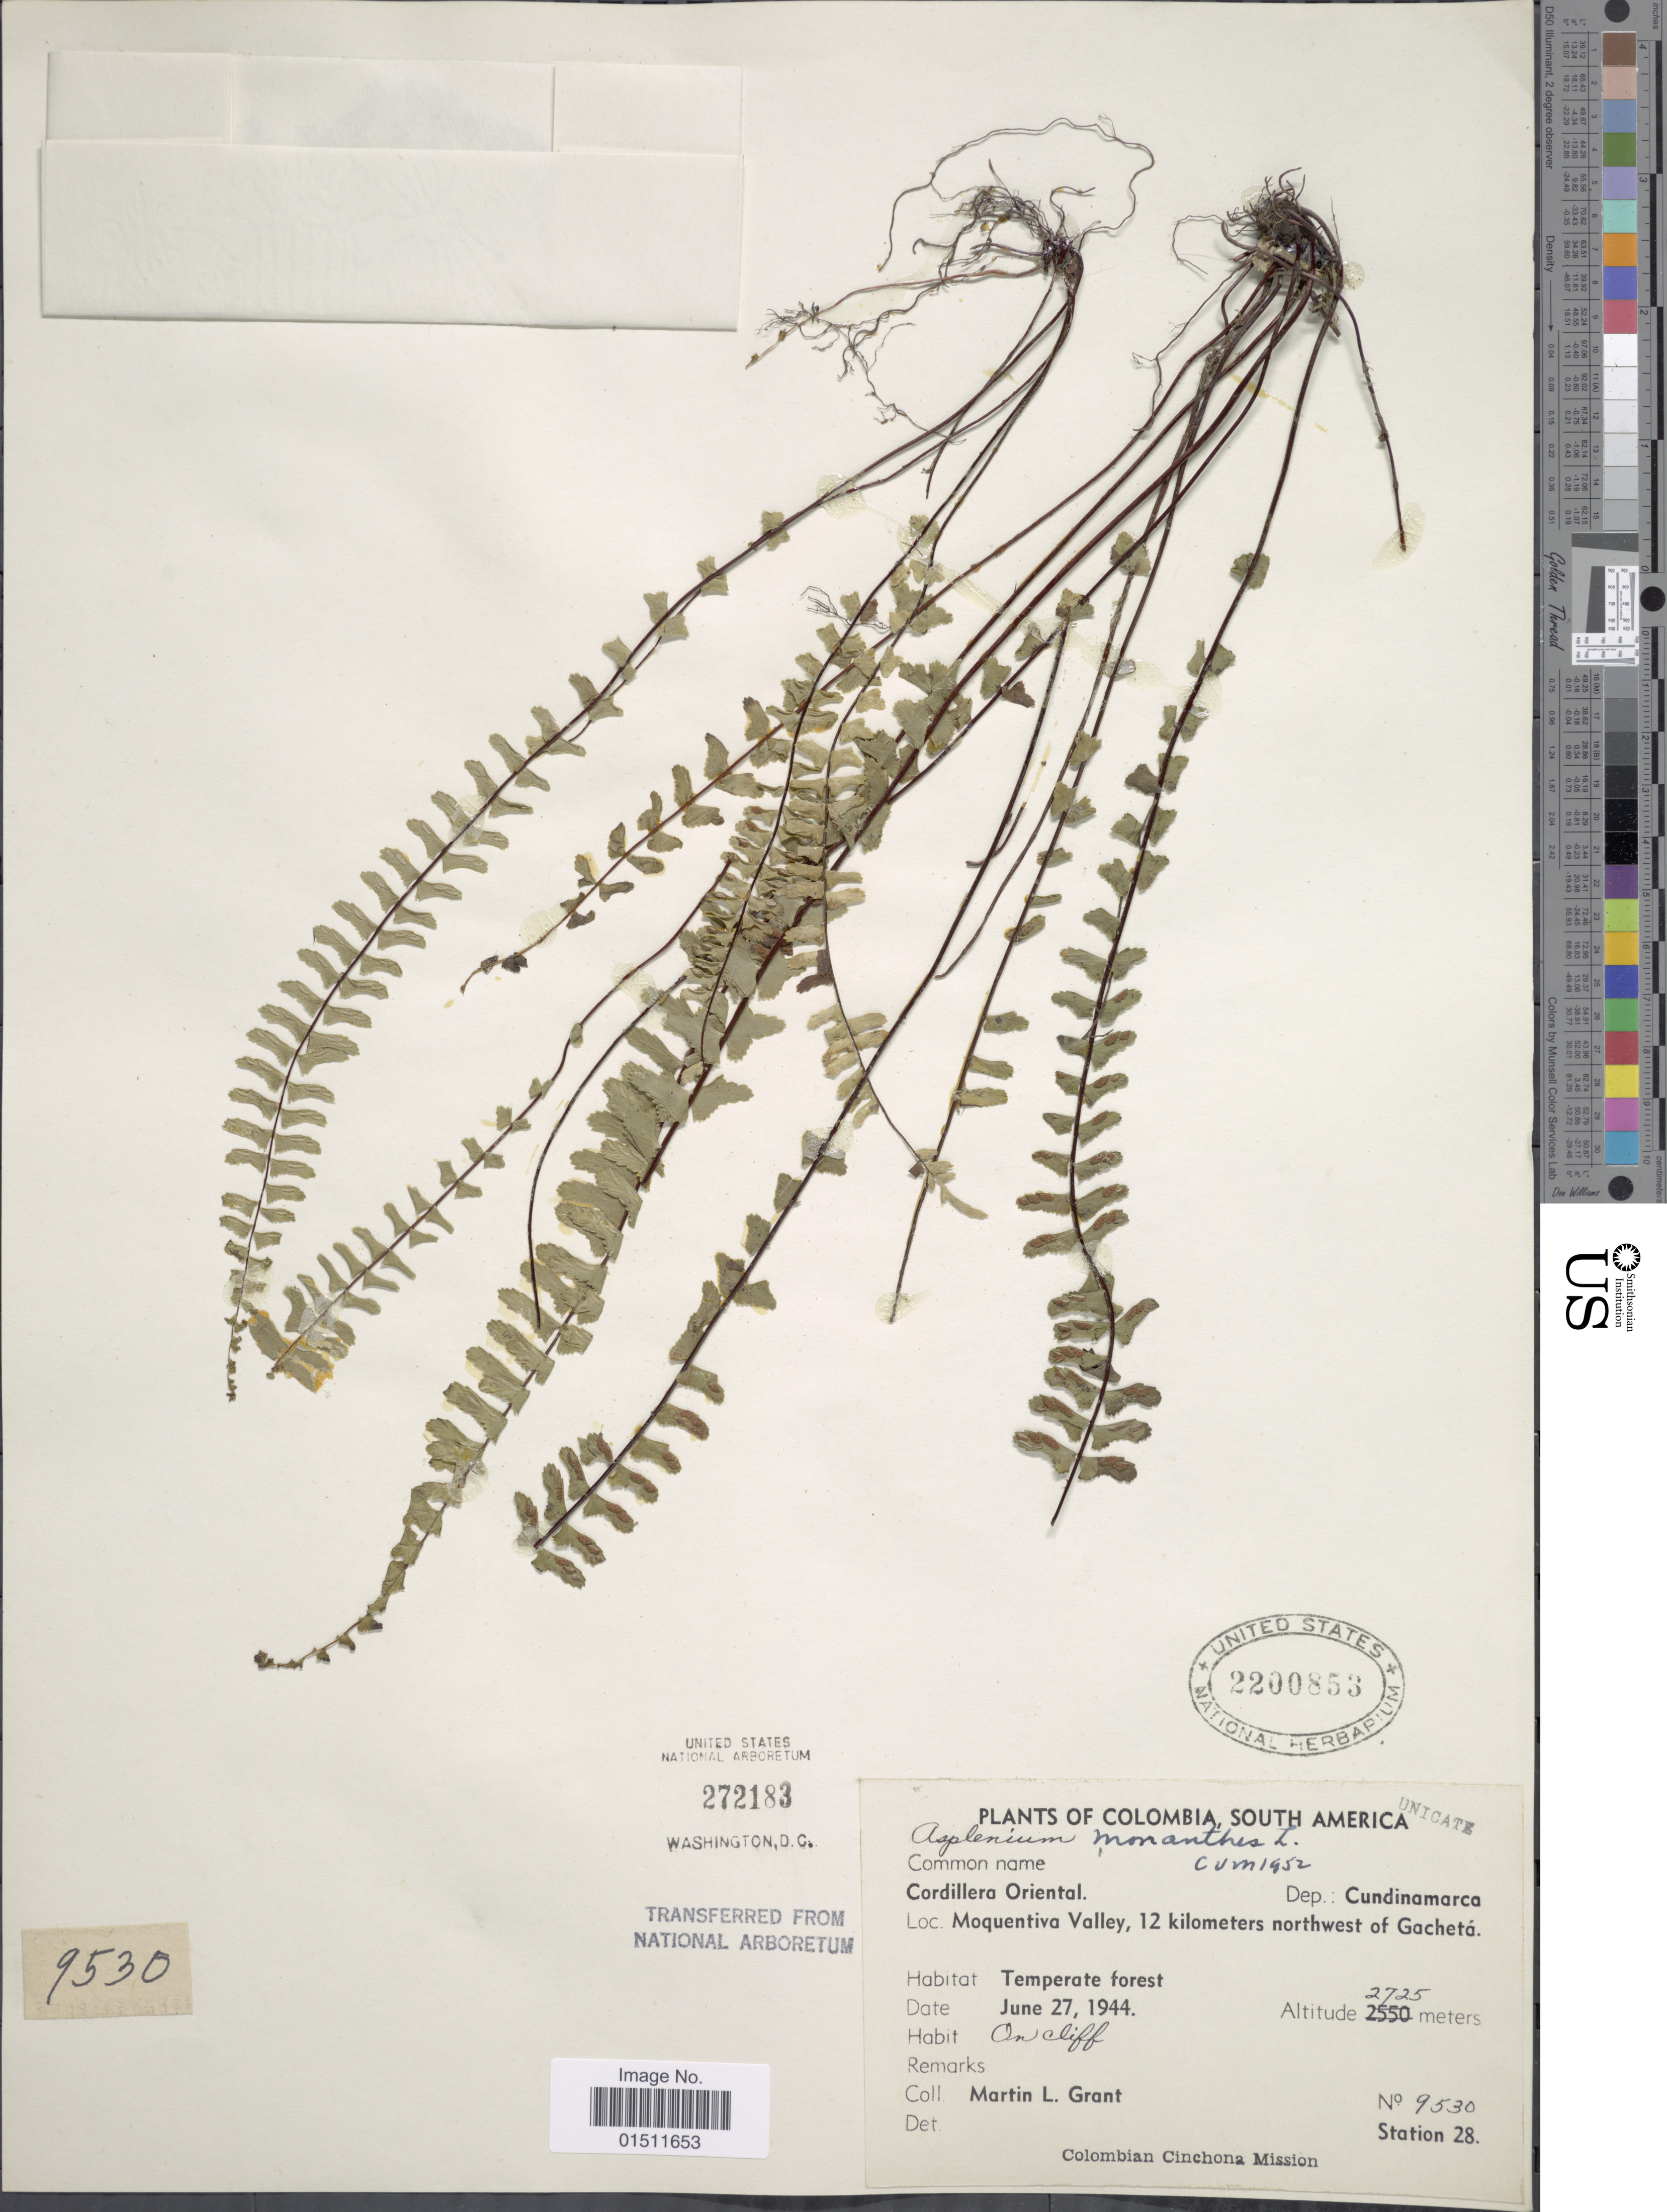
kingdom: Plantae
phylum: Tracheophyta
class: Polypodiopsida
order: Polypodiales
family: Aspleniaceae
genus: Asplenium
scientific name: Asplenium monanthes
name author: L.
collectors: M. L. Grant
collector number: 9530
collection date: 1944-06-27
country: Colombia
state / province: Cundinamarca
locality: Cordillera Oriental, dep. Cundinamarca, Moquentiva Valley, 12 kilometers northwest of Gacheta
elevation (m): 2725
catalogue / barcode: US 2200853